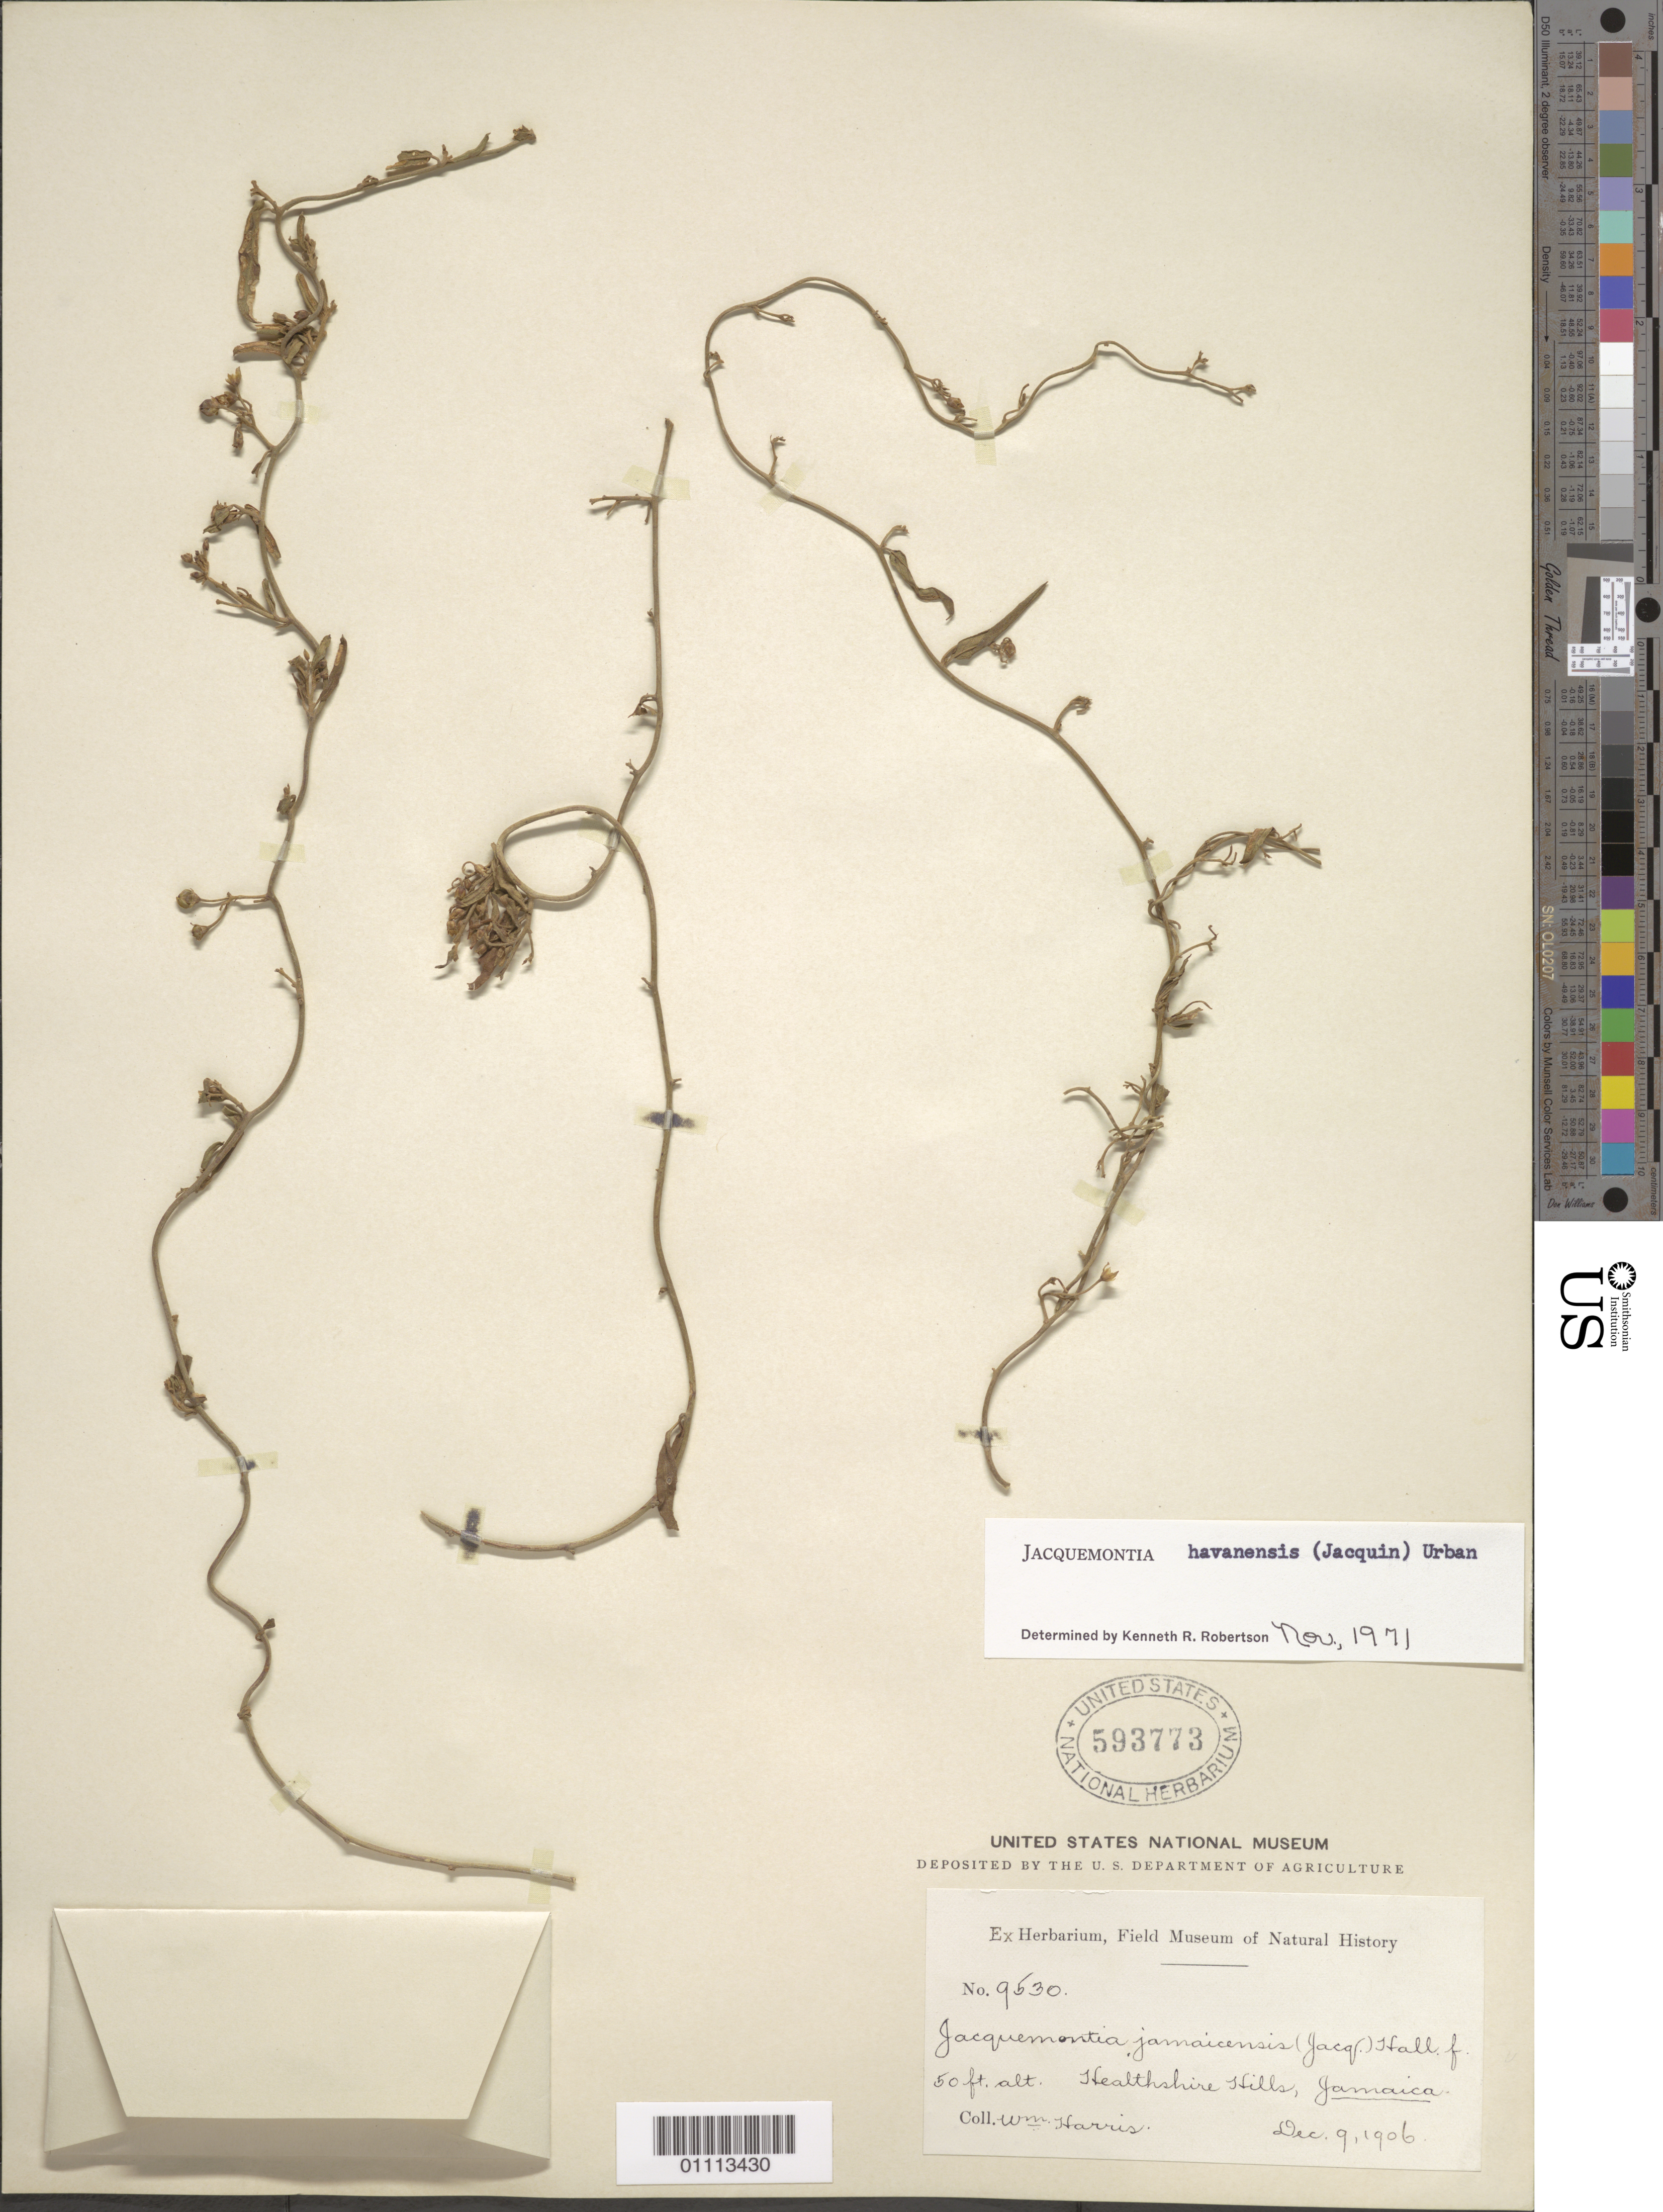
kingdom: Plantae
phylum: Tracheophyta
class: Magnoliopsida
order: Solanales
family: Convolvulaceae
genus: Jacquemontia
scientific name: Jacquemontia havanensis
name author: (Jacq.) Urb.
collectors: W. Harris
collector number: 9530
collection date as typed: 09 Dec 1906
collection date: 1906-12-09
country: Jamaica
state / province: Saint Catherine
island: Jamaica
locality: Healthshire Hills.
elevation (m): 15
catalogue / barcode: US 593773